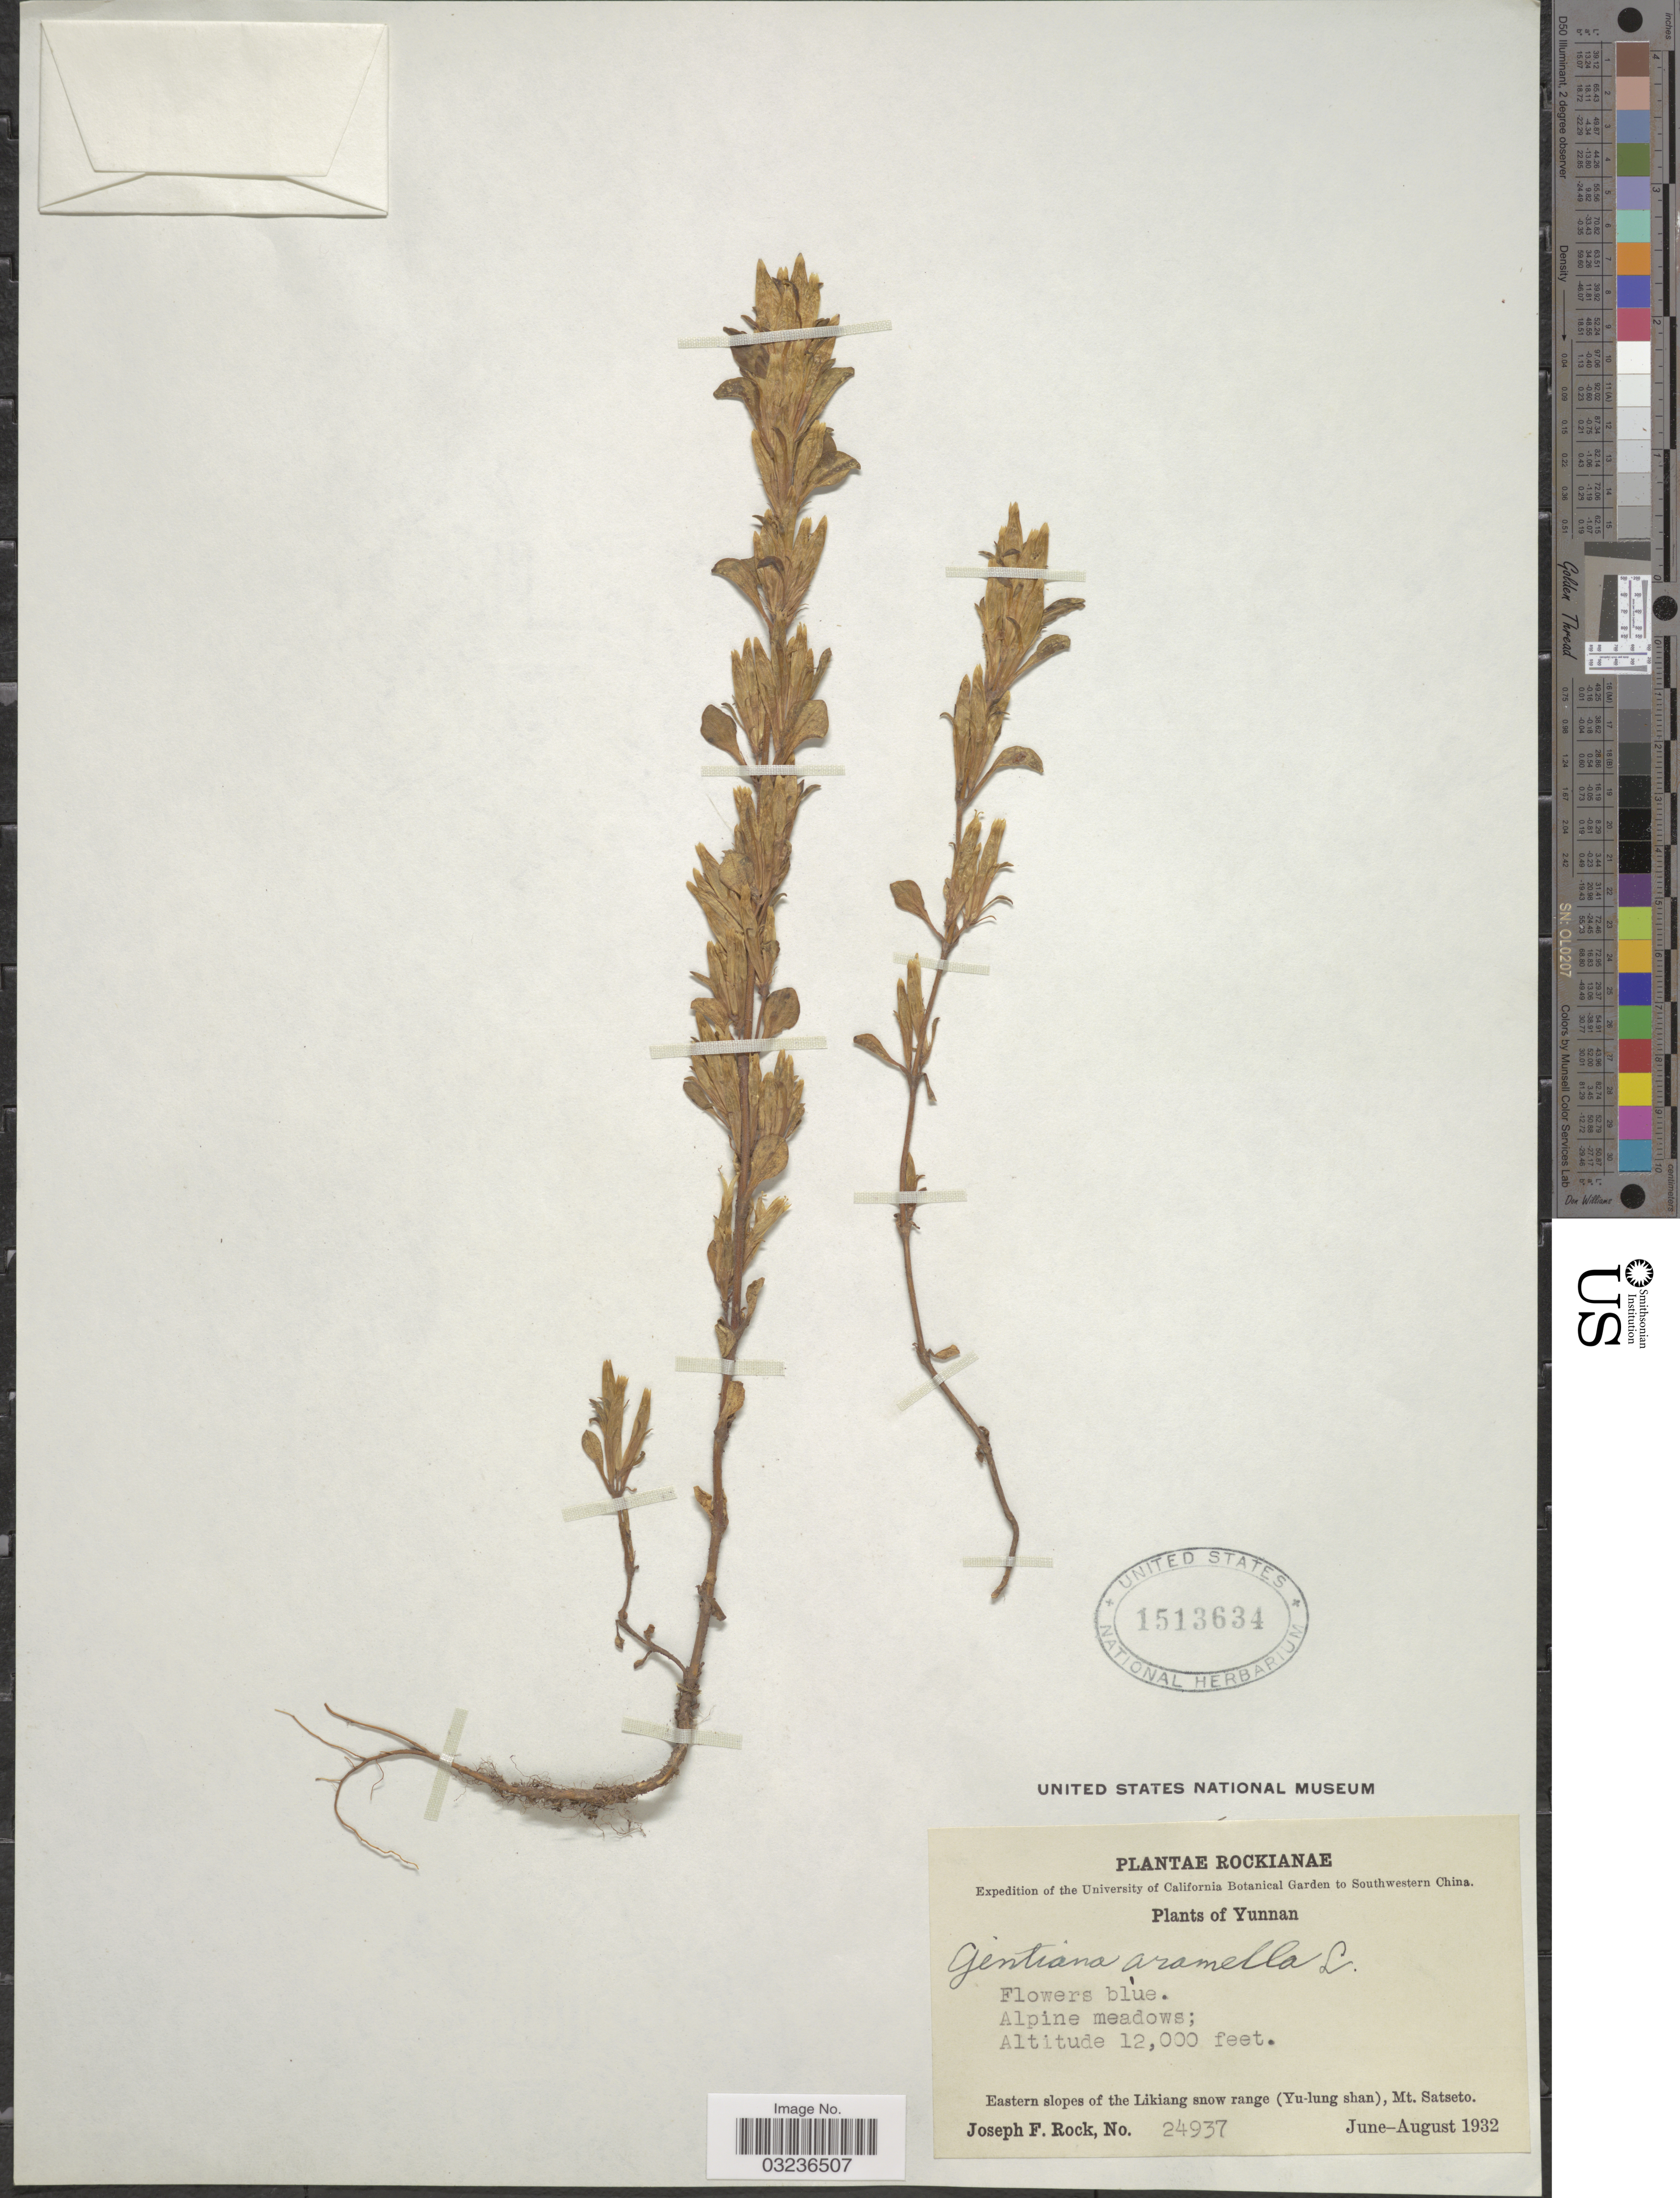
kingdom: Plantae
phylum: Tracheophyta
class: Magnoliopsida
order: Gentianales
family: Gentianaceae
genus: Gentiana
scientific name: Gentiana amarella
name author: L.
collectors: J. F. Rock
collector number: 24937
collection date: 1932-06/1932-08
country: China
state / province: Yunnan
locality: Eastern slopes of the Likiang snow range (Yu-lung shan), Mt. Satseto.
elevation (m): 3658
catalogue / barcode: US 1513634